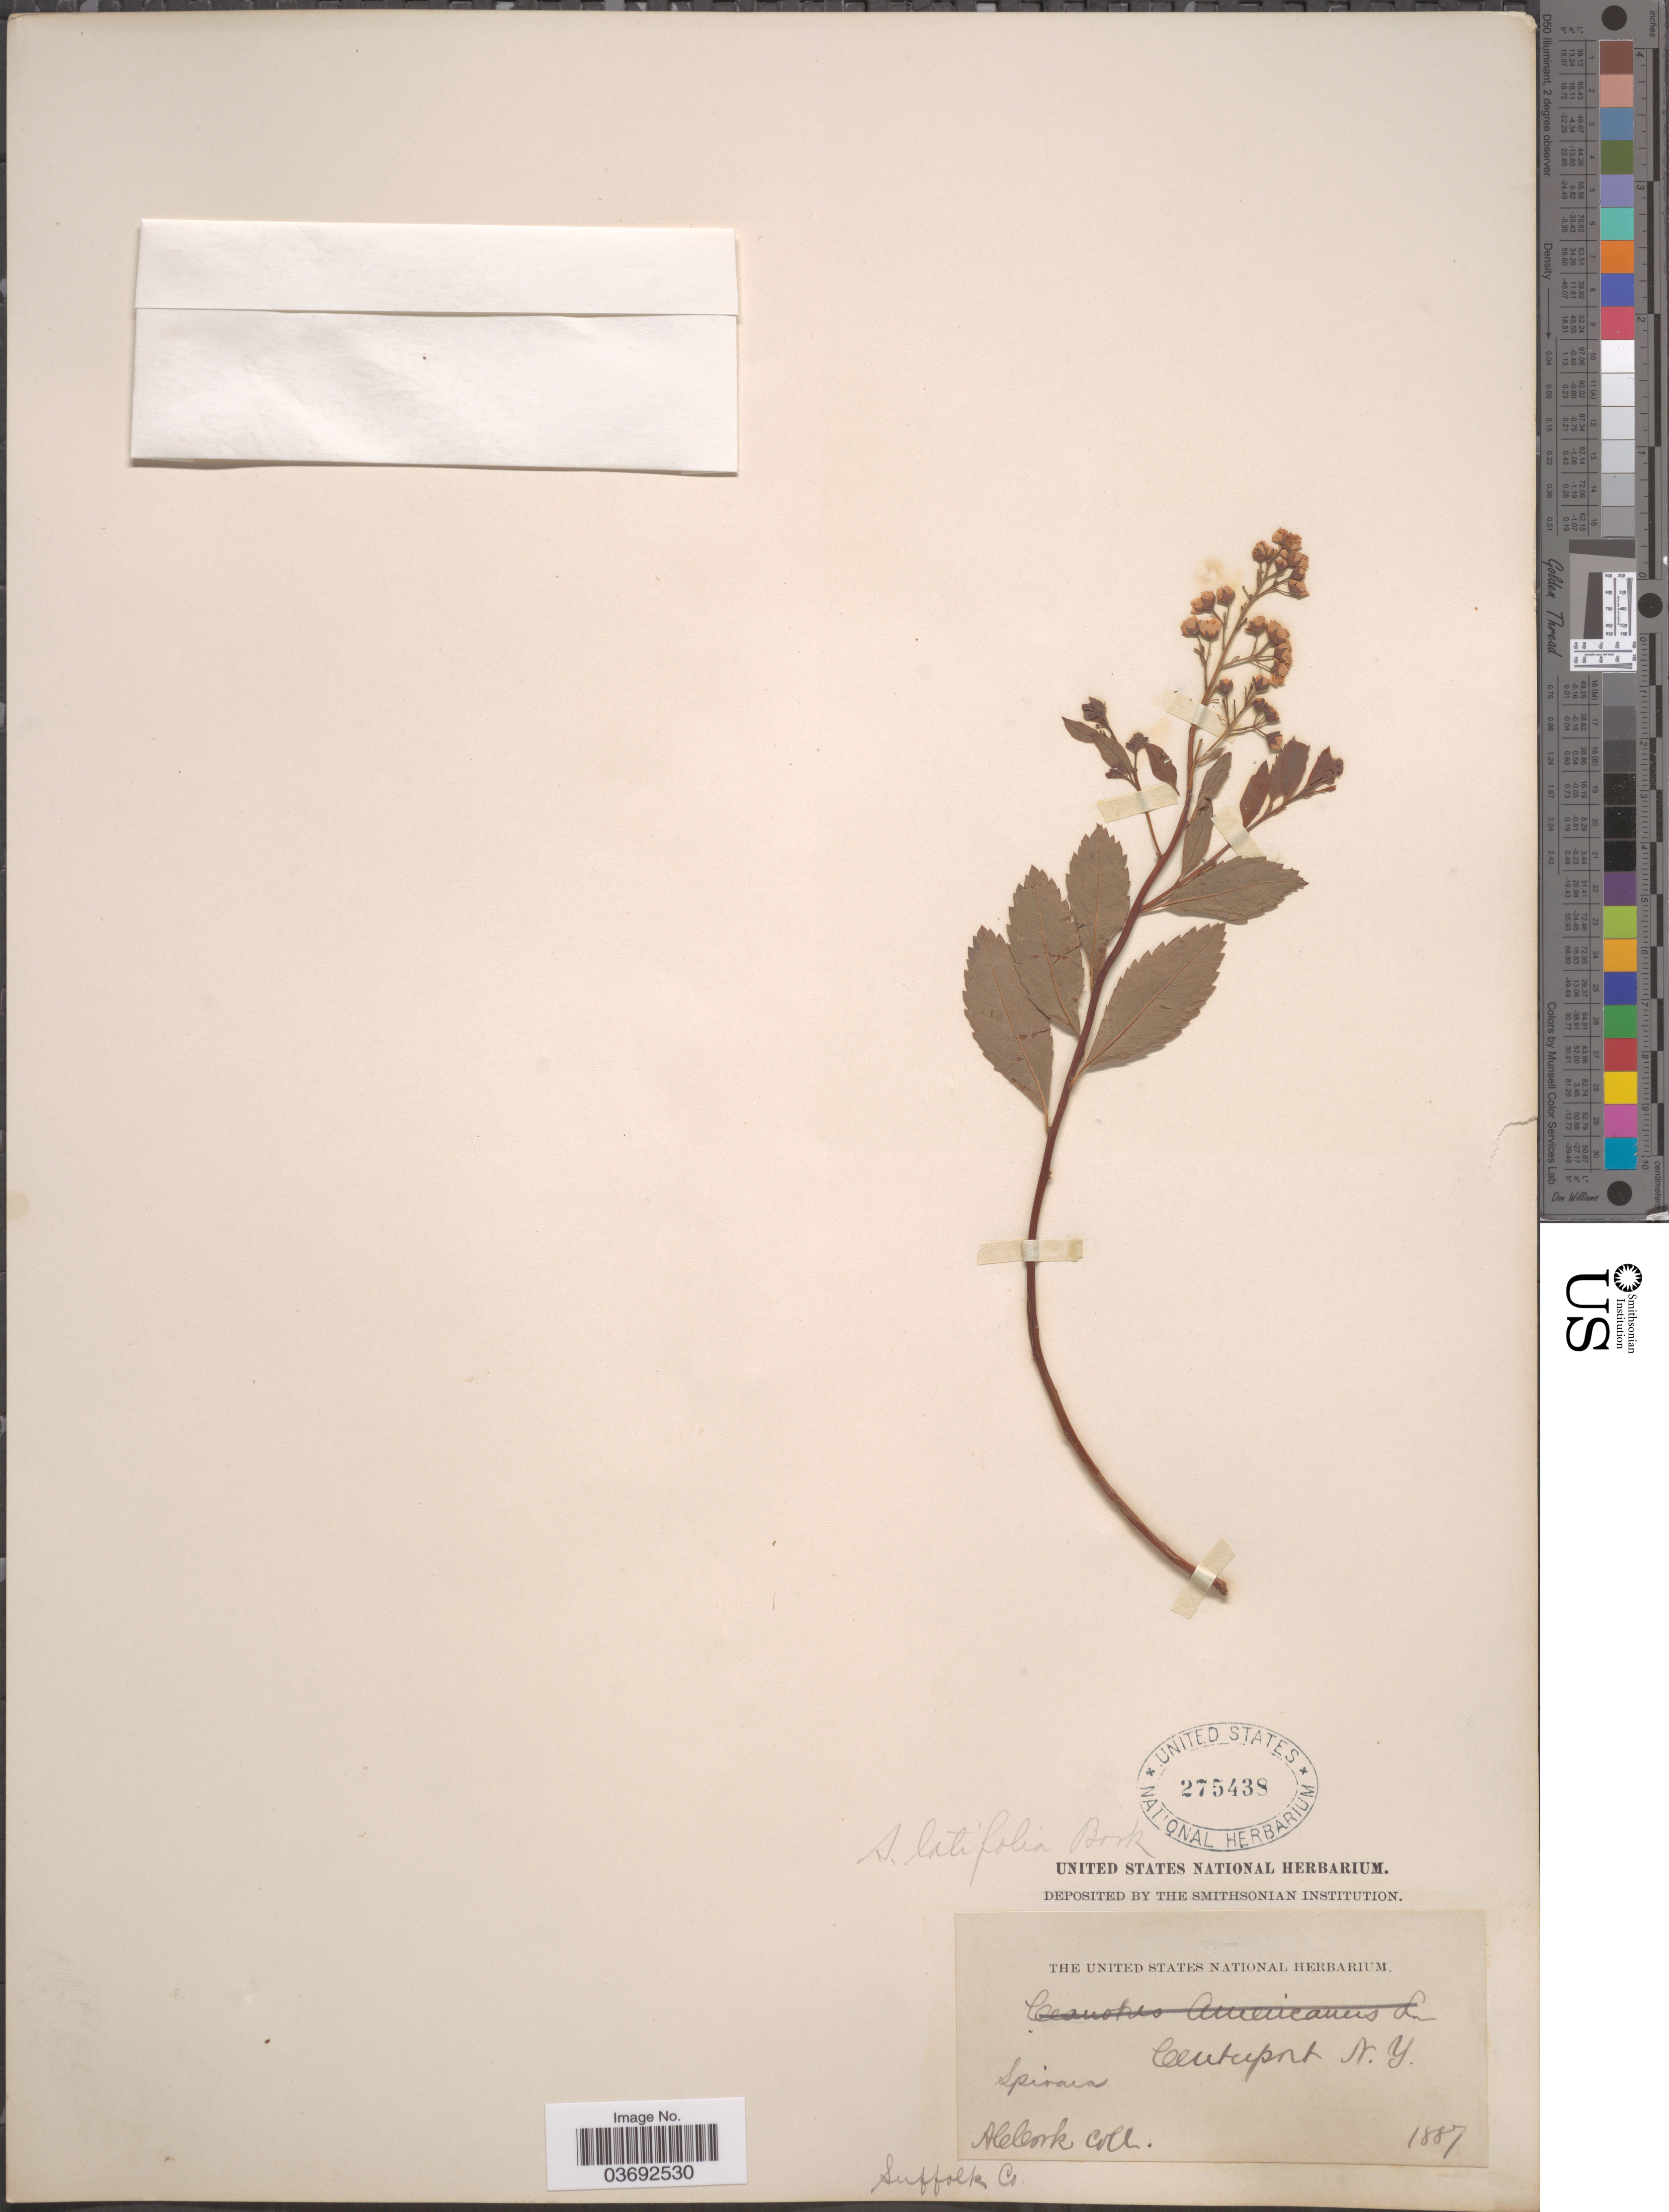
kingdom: Plantae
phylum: Tracheophyta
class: Magnoliopsida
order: Rosales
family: Rosaceae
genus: Spiraea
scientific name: Spiraea latifolia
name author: Borkh.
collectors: A. Cook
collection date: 1887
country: United States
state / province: New York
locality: Centerport, Suffolk Co.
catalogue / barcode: US 275438